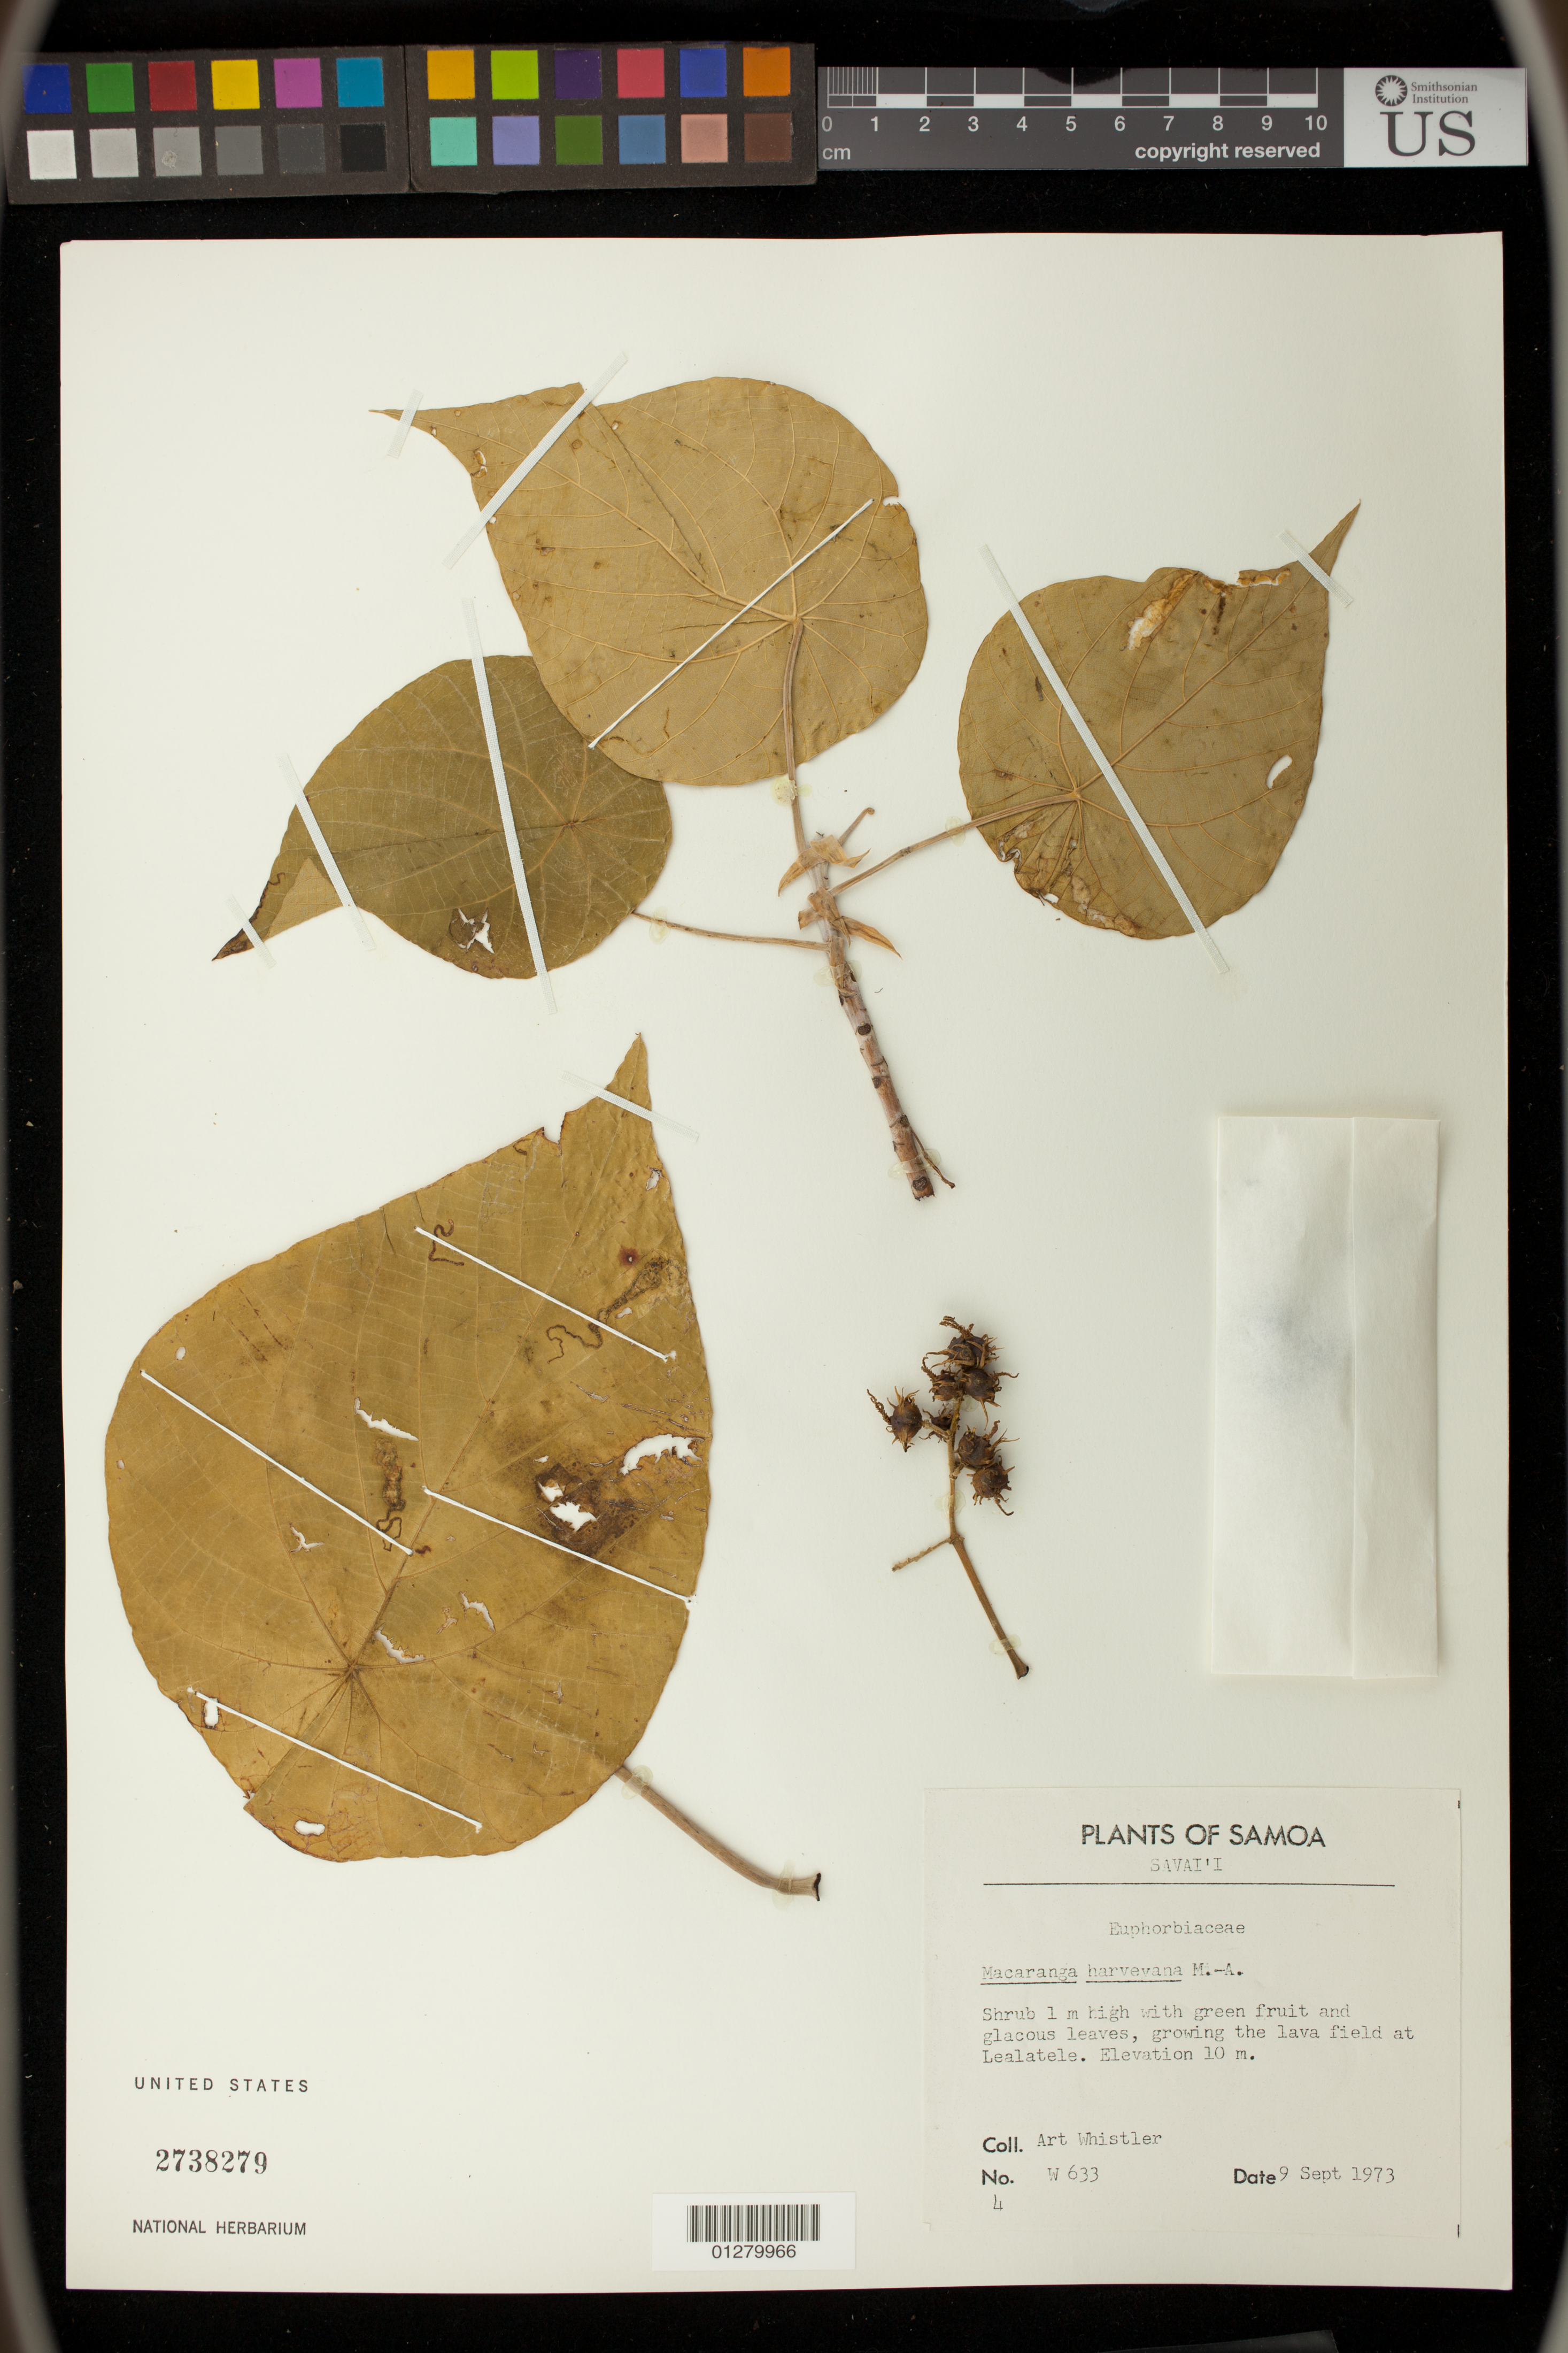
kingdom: Plantae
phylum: Tracheophyta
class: Magnoliopsida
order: Malpighiales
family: Euphorbiaceae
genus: Macaranga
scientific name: Macaranga harveyana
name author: Müll. Arg.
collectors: A. Whistler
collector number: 633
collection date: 1973-09-09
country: Samoa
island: Savai'i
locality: lava field at Lealatele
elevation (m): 10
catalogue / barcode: US 2738279